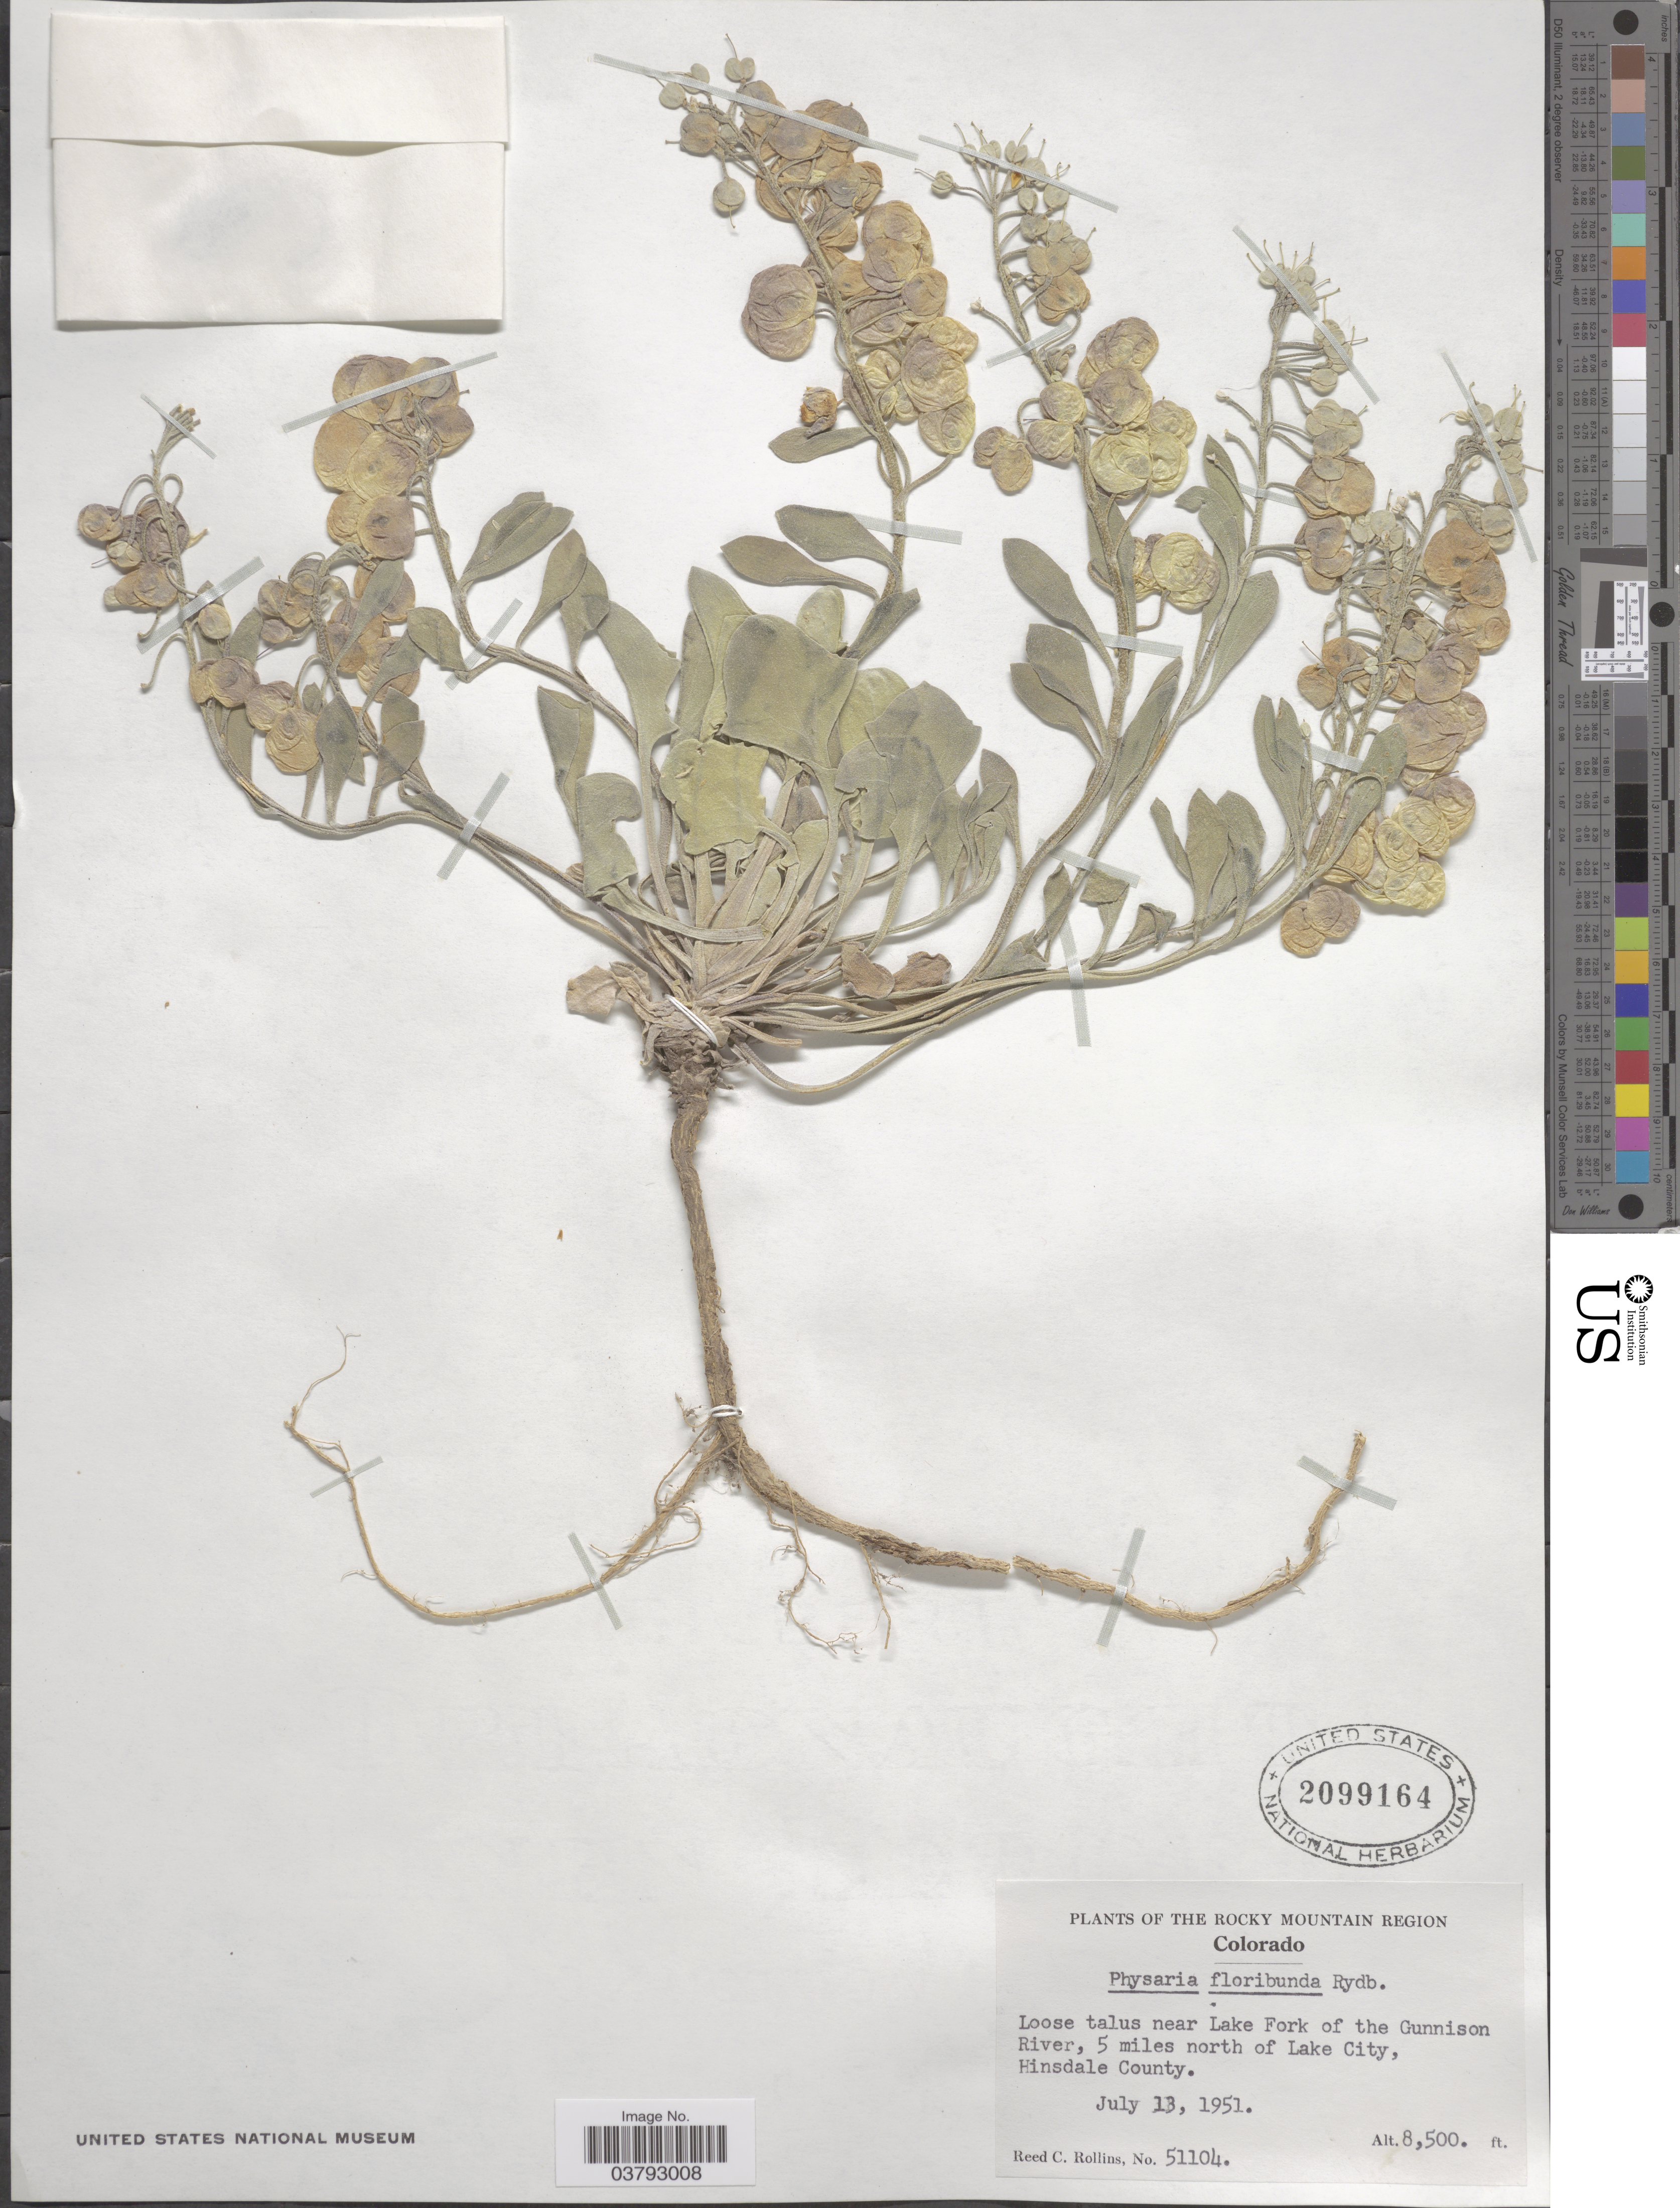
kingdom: Plantae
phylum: Tracheophyta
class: Magnoliopsida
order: Brassicales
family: Brassicaceae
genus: Physaria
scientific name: Physaria floribunda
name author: Rydb.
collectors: R. C. Rollins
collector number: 51104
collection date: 1951-07-13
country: United States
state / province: Colorado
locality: The Rocky Mountain Region. Loose talus near Lake Fork of the Gunnison River, 5 miles north of Lake City, Hinsdale County.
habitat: loose talus near lake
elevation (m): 2591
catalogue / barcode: US 2099164